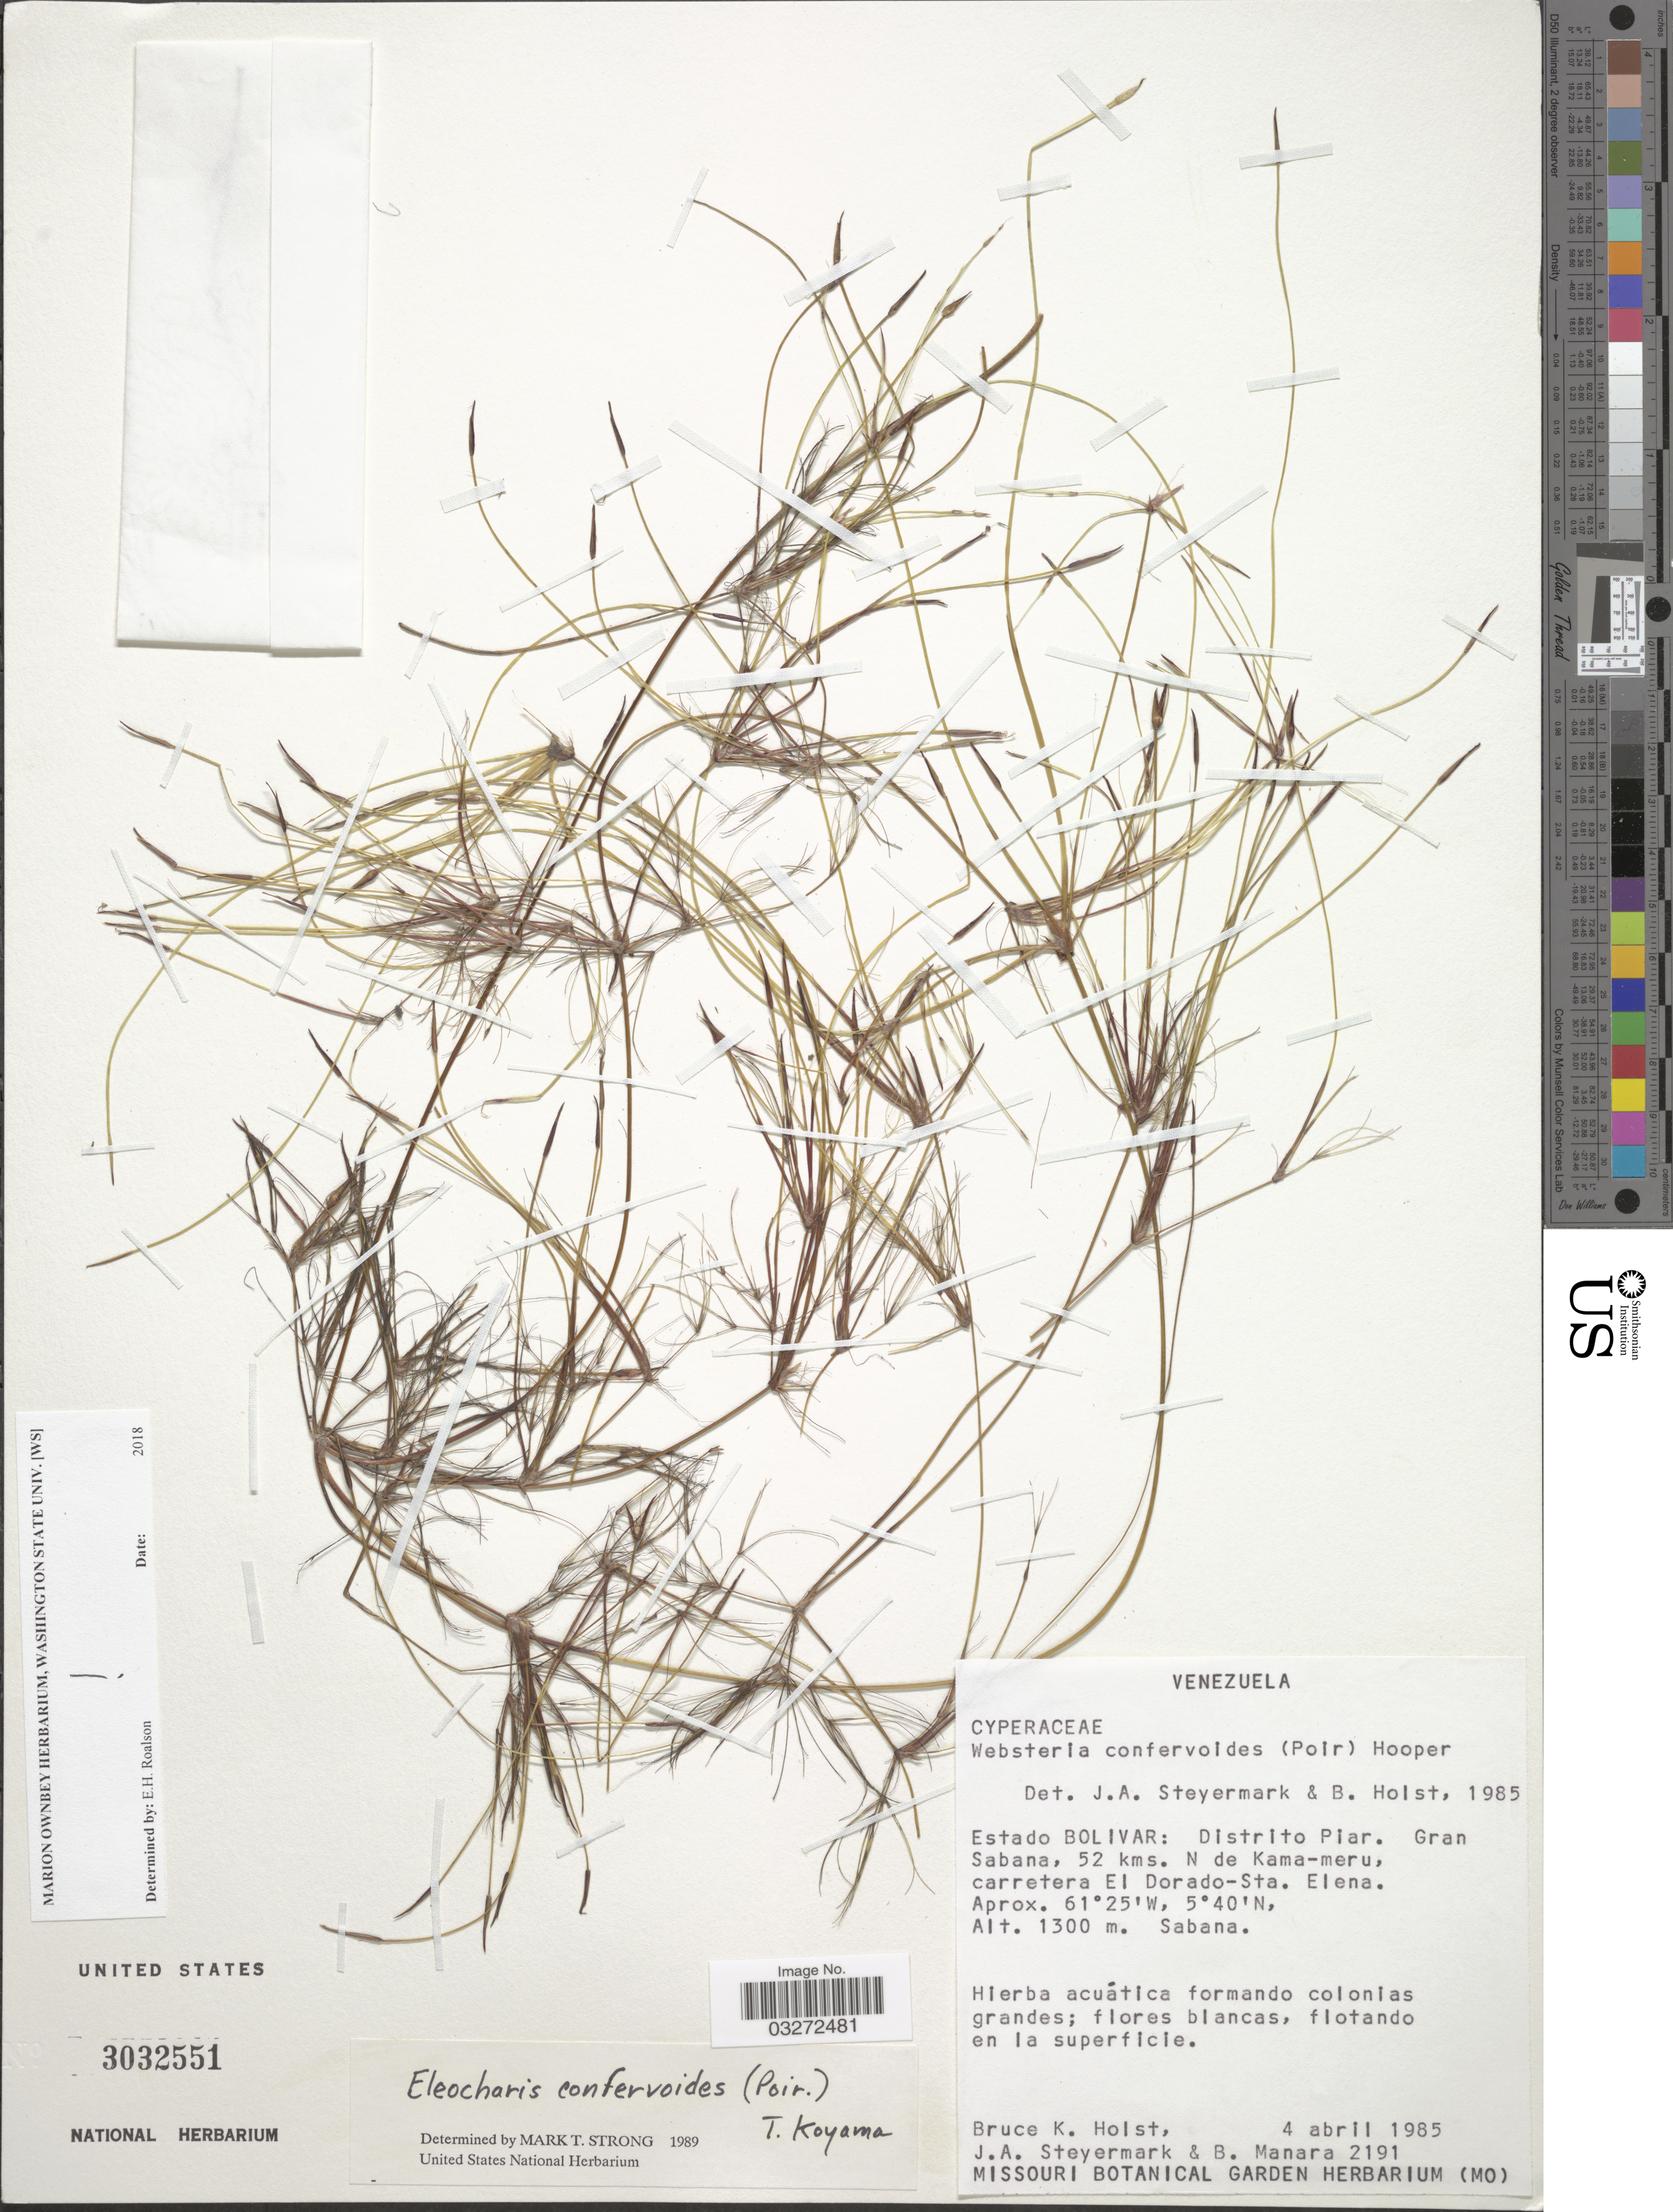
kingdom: Plantae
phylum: Tracheophyta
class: Liliopsida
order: Poales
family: Cyperaceae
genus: Eleocharis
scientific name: Eleocharis confervoides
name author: (Poir.) Steud.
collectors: B. Holst, J. Steyermark & B. Manara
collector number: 2191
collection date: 1985-04-04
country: Venezuela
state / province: Bolivar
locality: Distrito Piar. Gran Sabana, 52 kms. N de Kama-meru, carretera El Dorado-Sta. Elena.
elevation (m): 1300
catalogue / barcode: US 3032551